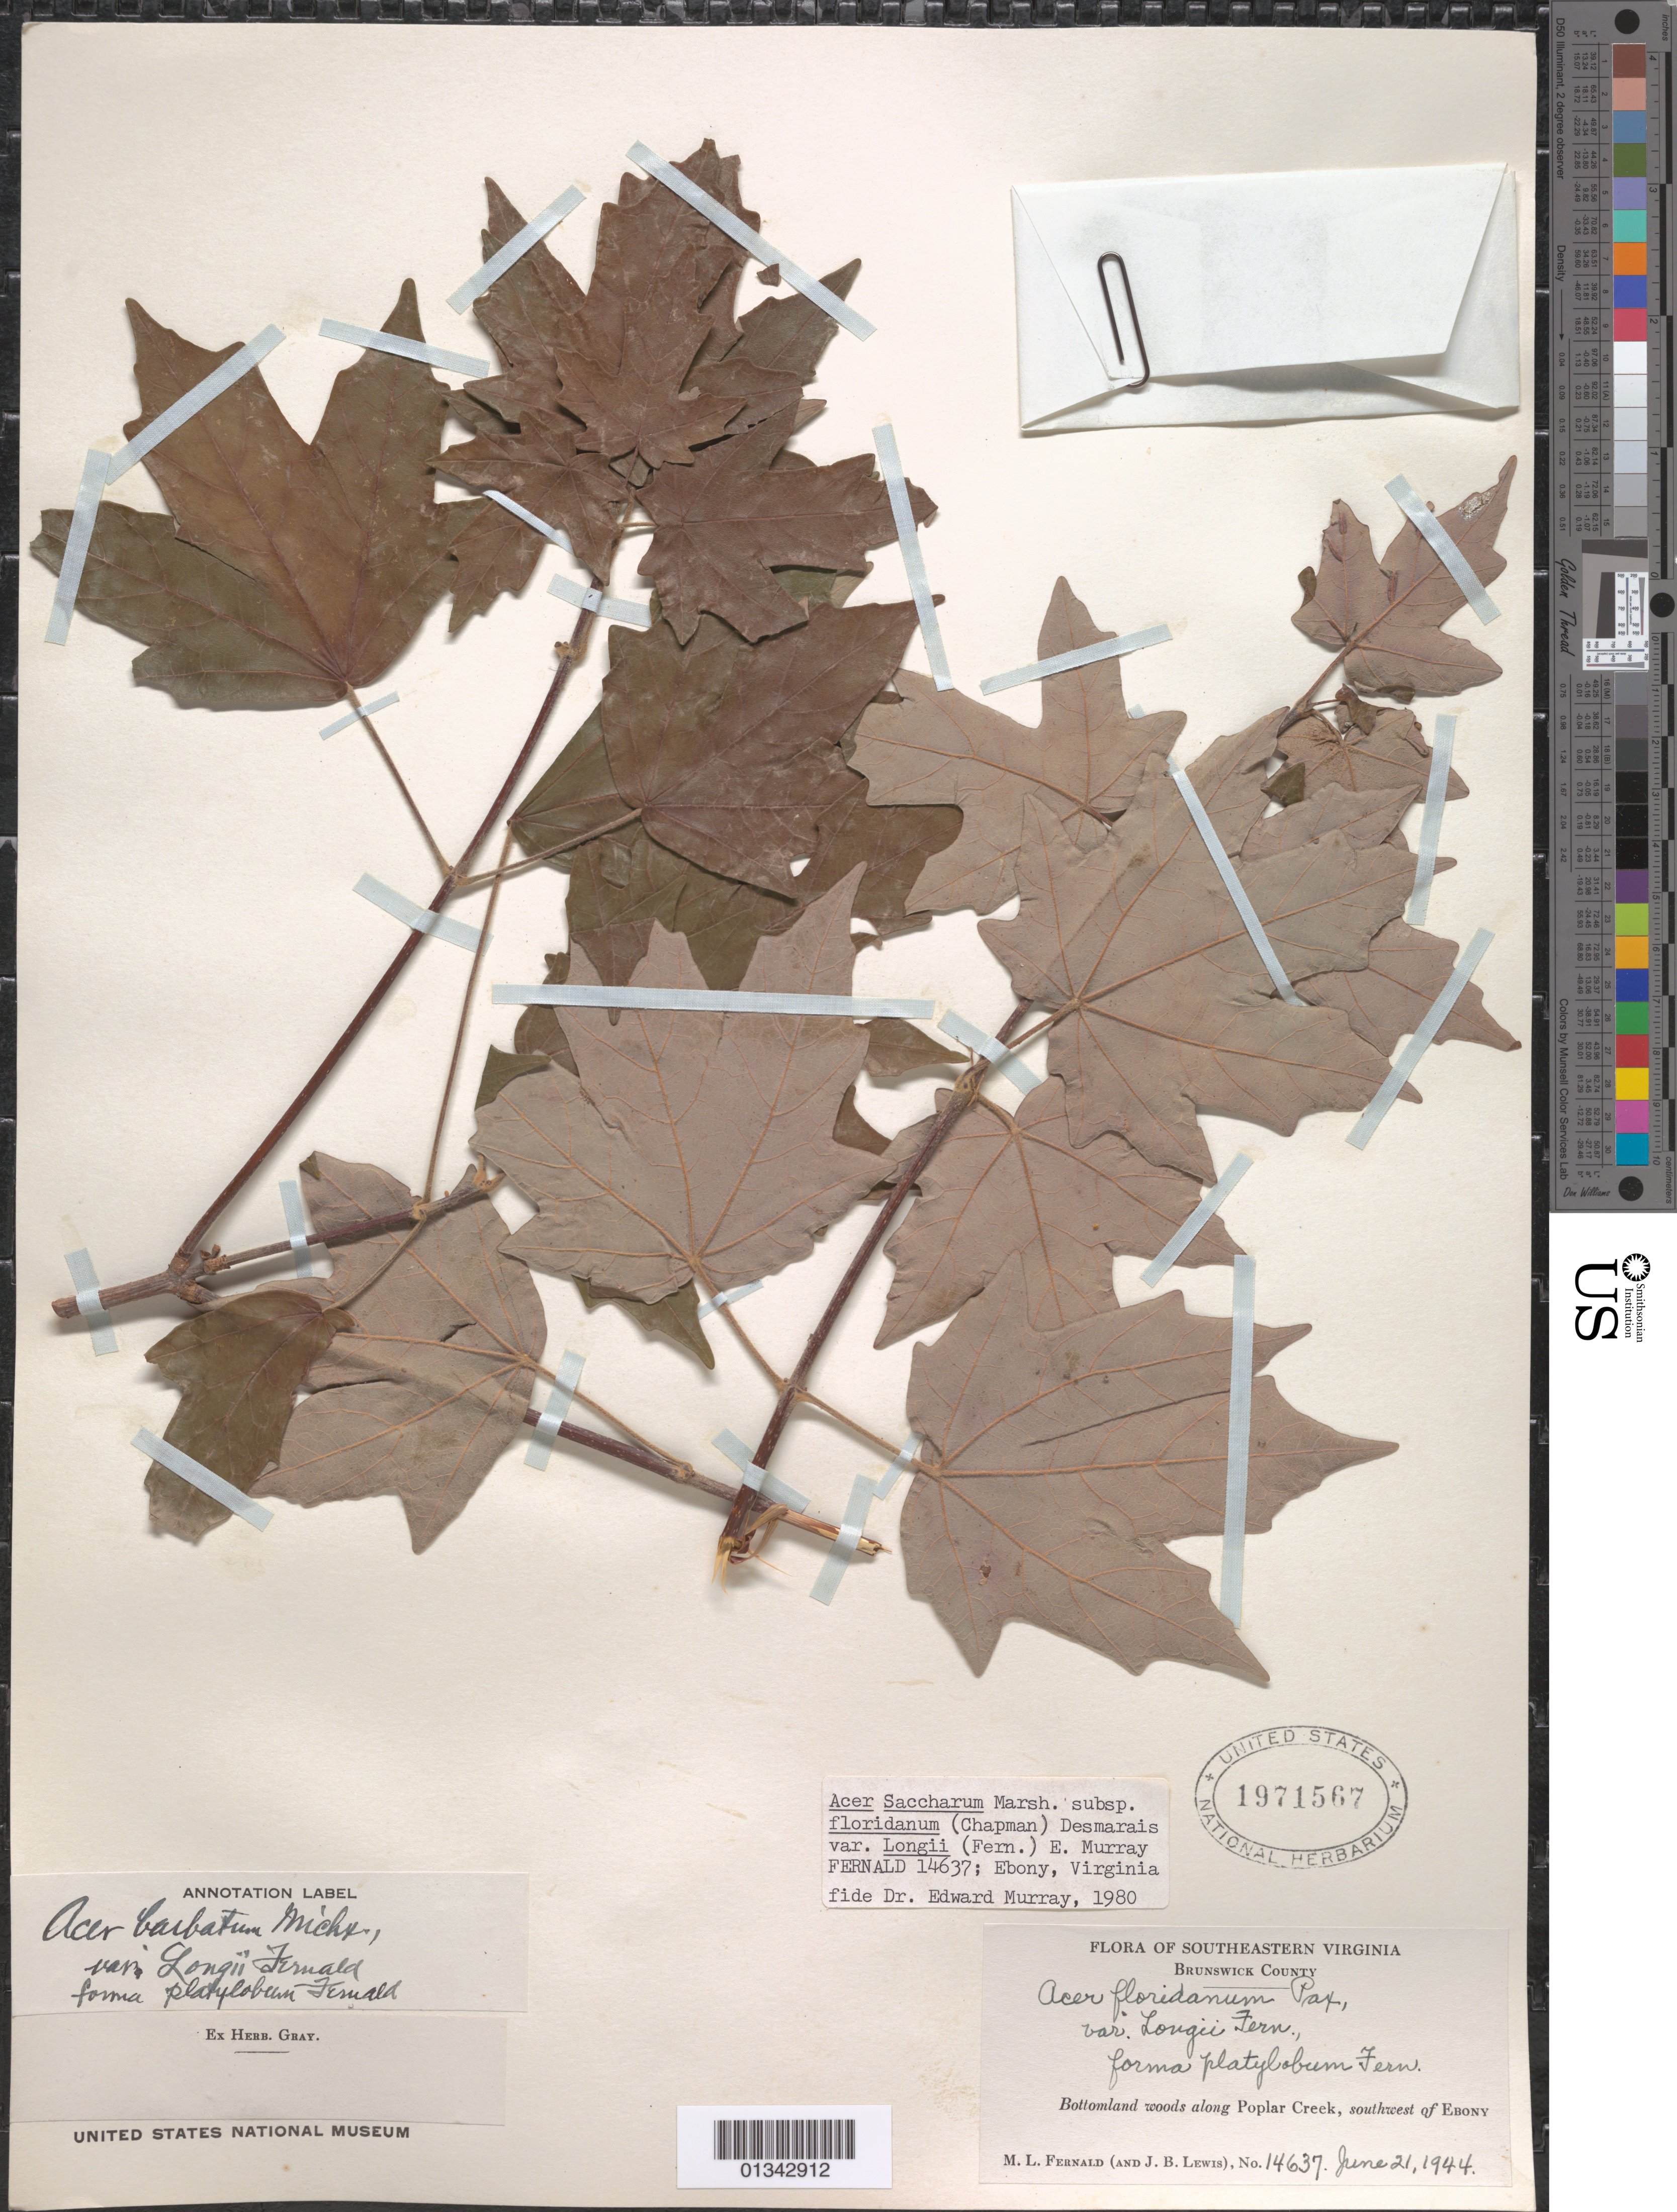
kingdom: Plantae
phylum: Tracheophyta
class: Magnoliopsida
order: Sapindales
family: Sapindaceae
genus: Acer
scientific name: Acer saccharum subsp. floridanum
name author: (Chapm.) Desmarais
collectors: M. L. Fernald & J. B. Lewis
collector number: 14637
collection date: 1944-06-21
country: United States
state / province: Virginia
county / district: Brunswick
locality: Brunswick County, along Poplar Creek, SW of Ebony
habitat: Bottomland woods along creek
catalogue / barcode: US 1971567